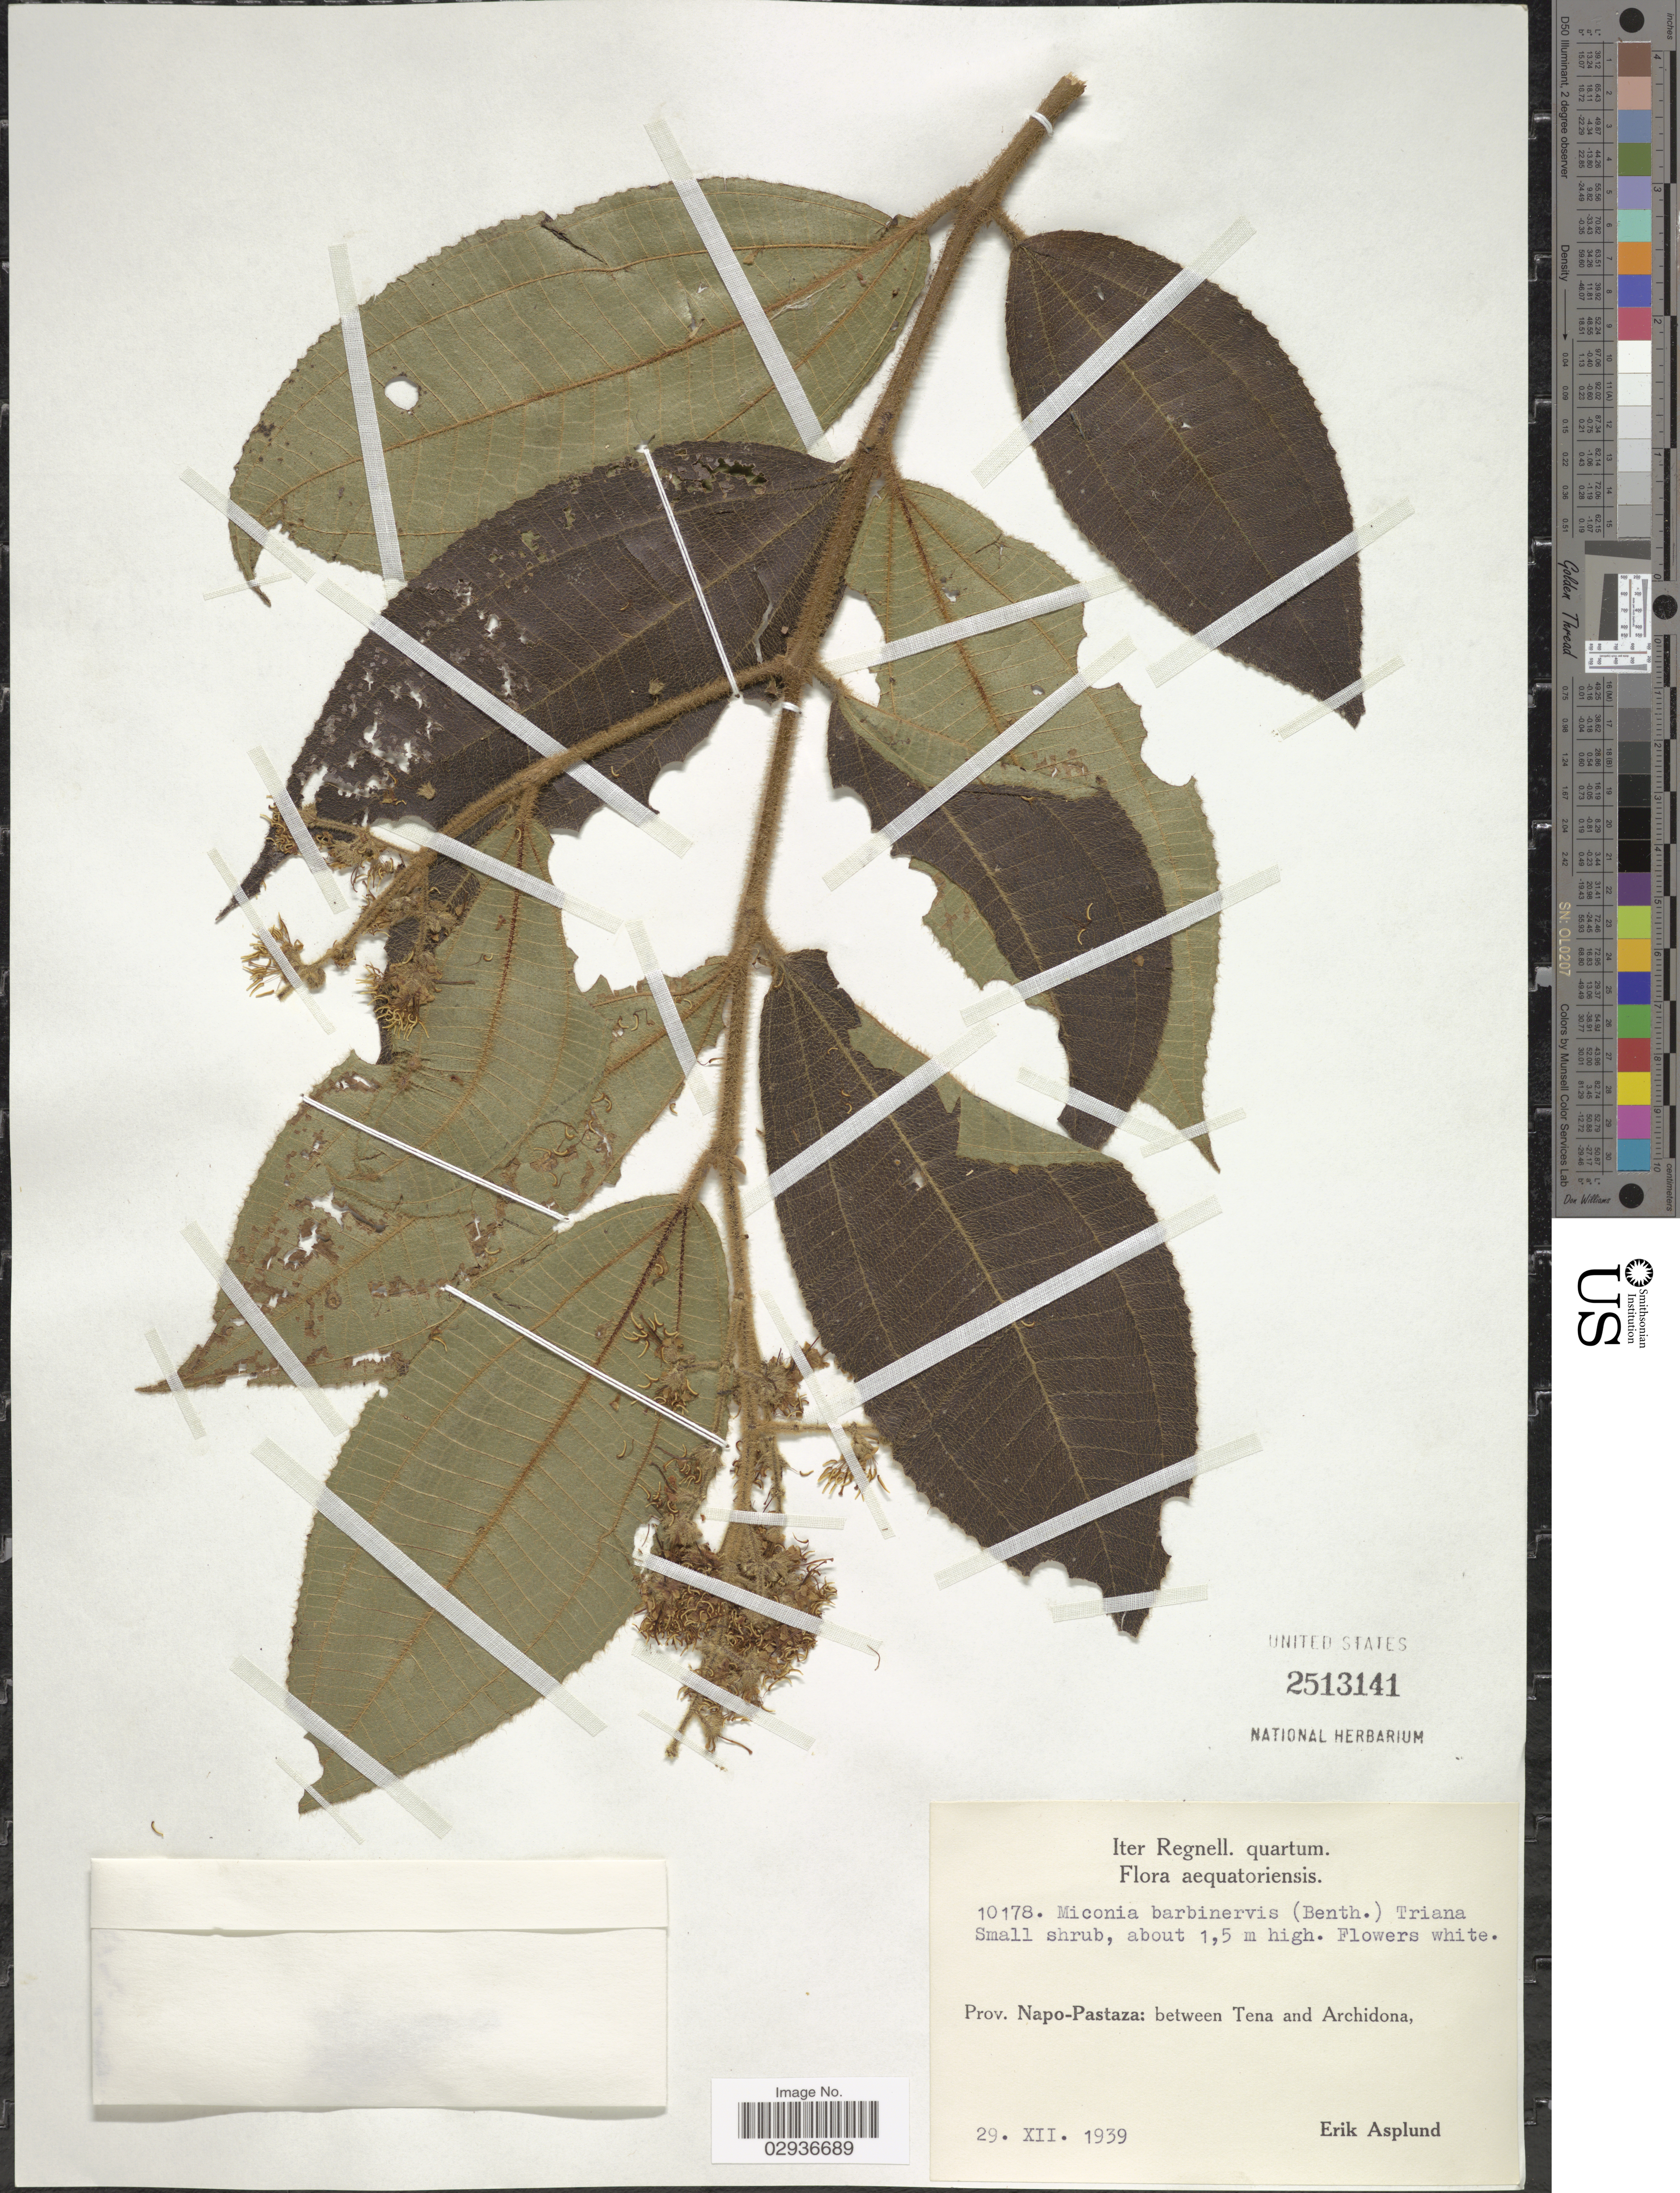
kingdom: Plantae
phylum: Tracheophyta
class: Magnoliopsida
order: Myrtales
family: Melastomataceae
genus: Miconia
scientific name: Miconia barbinervis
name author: (Benth.) Triana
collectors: E. Asplund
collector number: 10178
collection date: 1939-12-29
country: Ecuador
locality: Prov. Napo-Pastaza: between Tena and Archidona.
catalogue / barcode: US 2513141